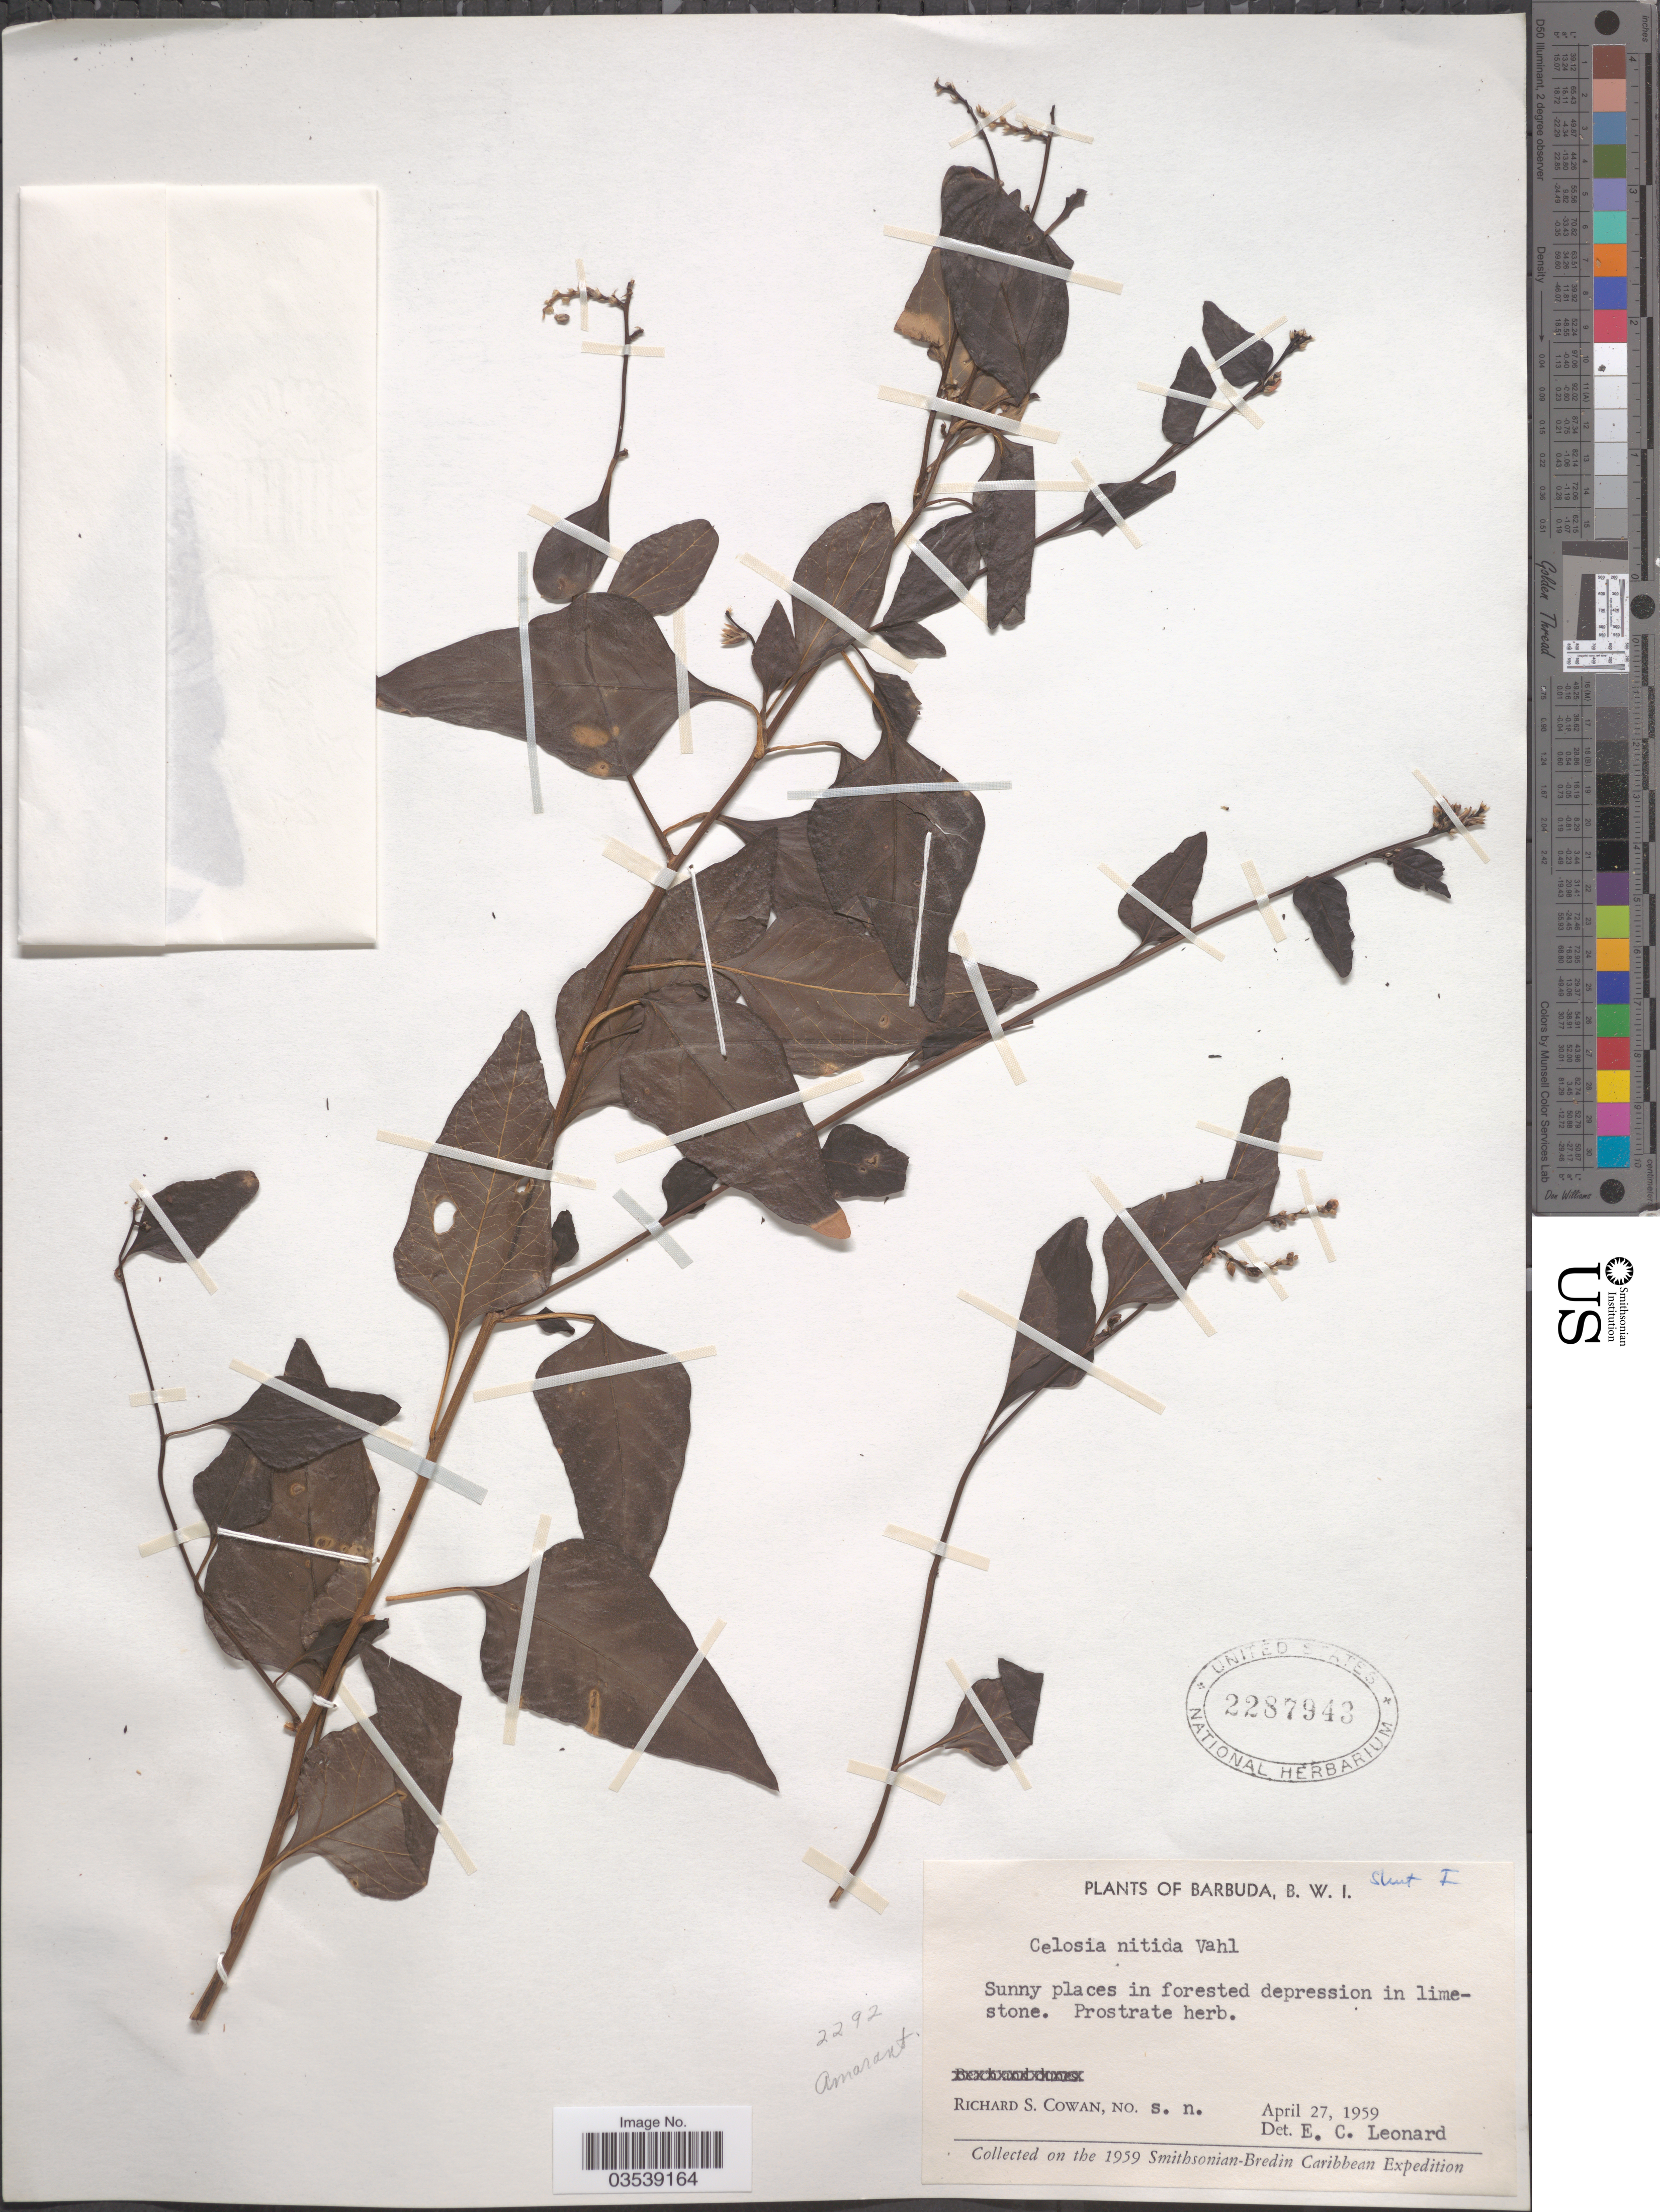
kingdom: Plantae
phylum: Tracheophyta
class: Magnoliopsida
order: Caryophyllales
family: Amaranthaceae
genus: Celosia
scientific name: Celosia nitida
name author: Vahl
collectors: R. S. Cowan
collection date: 1959-04-27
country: Antigua and Barbuda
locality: Barbuda, B. W. I.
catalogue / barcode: US 2287943